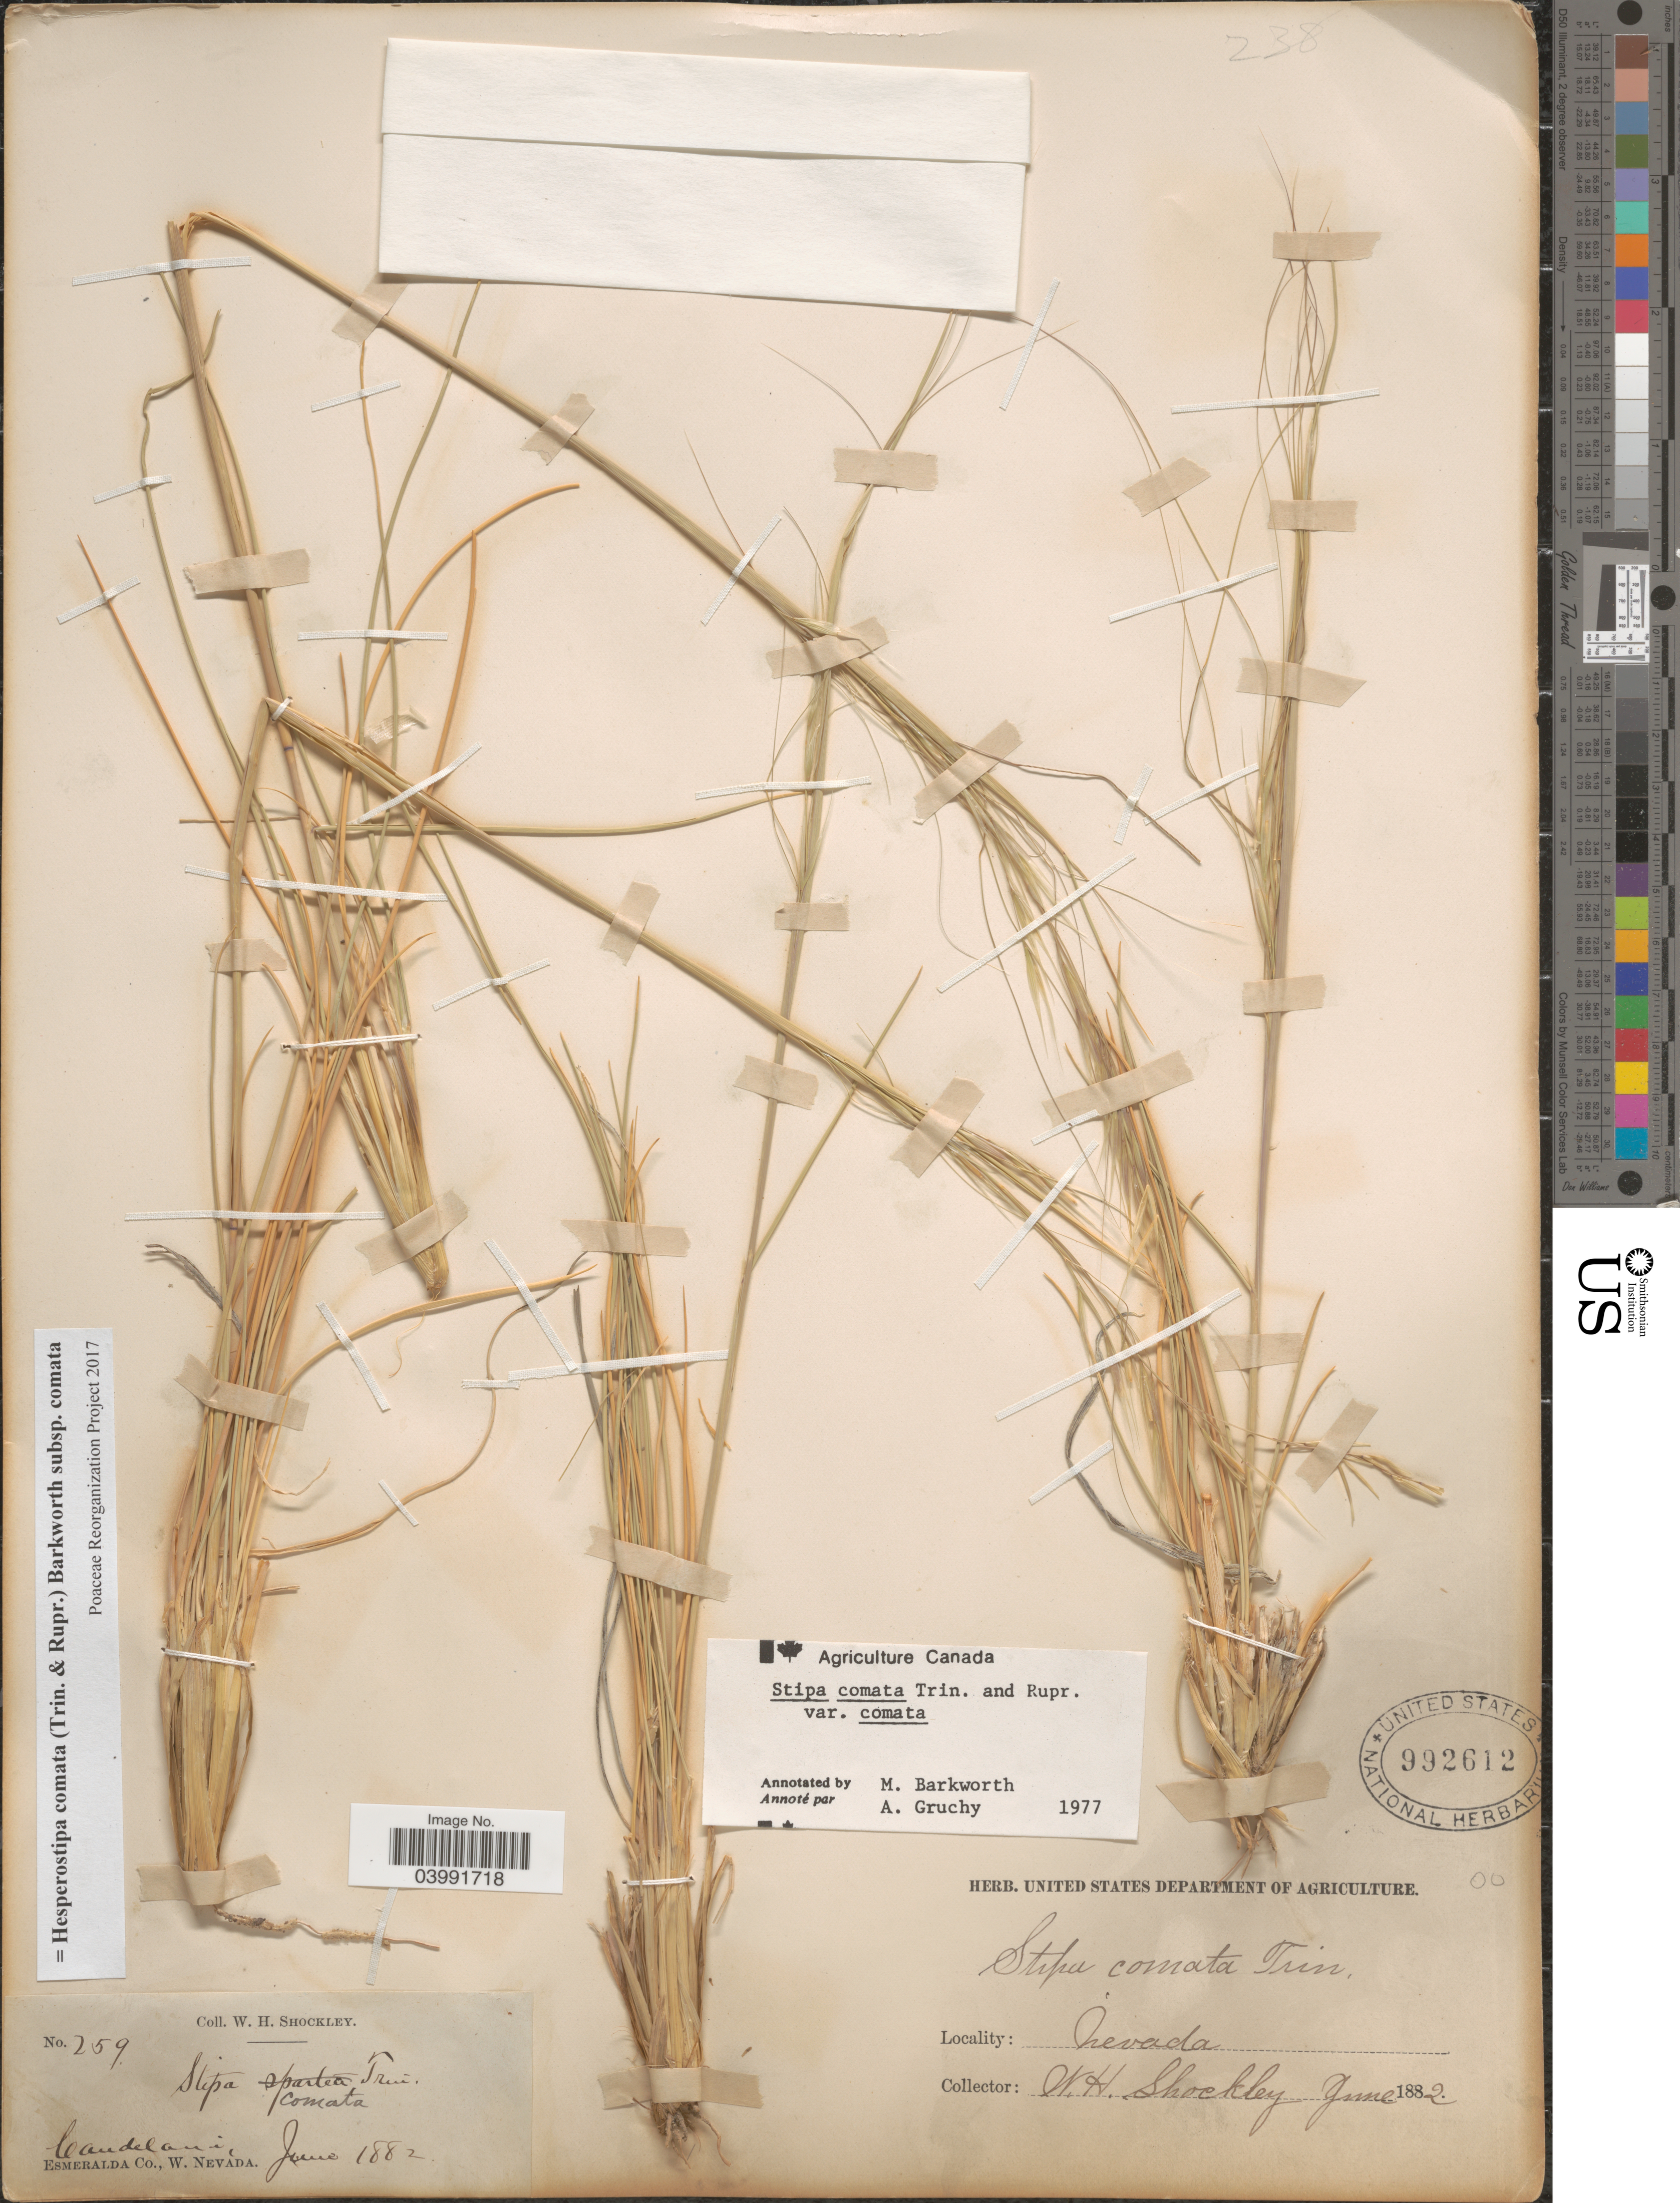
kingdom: Plantae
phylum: Tracheophyta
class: Liliopsida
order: Poales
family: Poaceae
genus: Hesperostipa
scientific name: Hesperostipa comata subsp. comata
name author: (Trin. & Rupr.) Barkworth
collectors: W. Shockley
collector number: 259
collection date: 1882-06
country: United States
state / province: Nevada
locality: Candelaria, Esmeralda Co., W. Nevada.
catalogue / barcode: US 992612